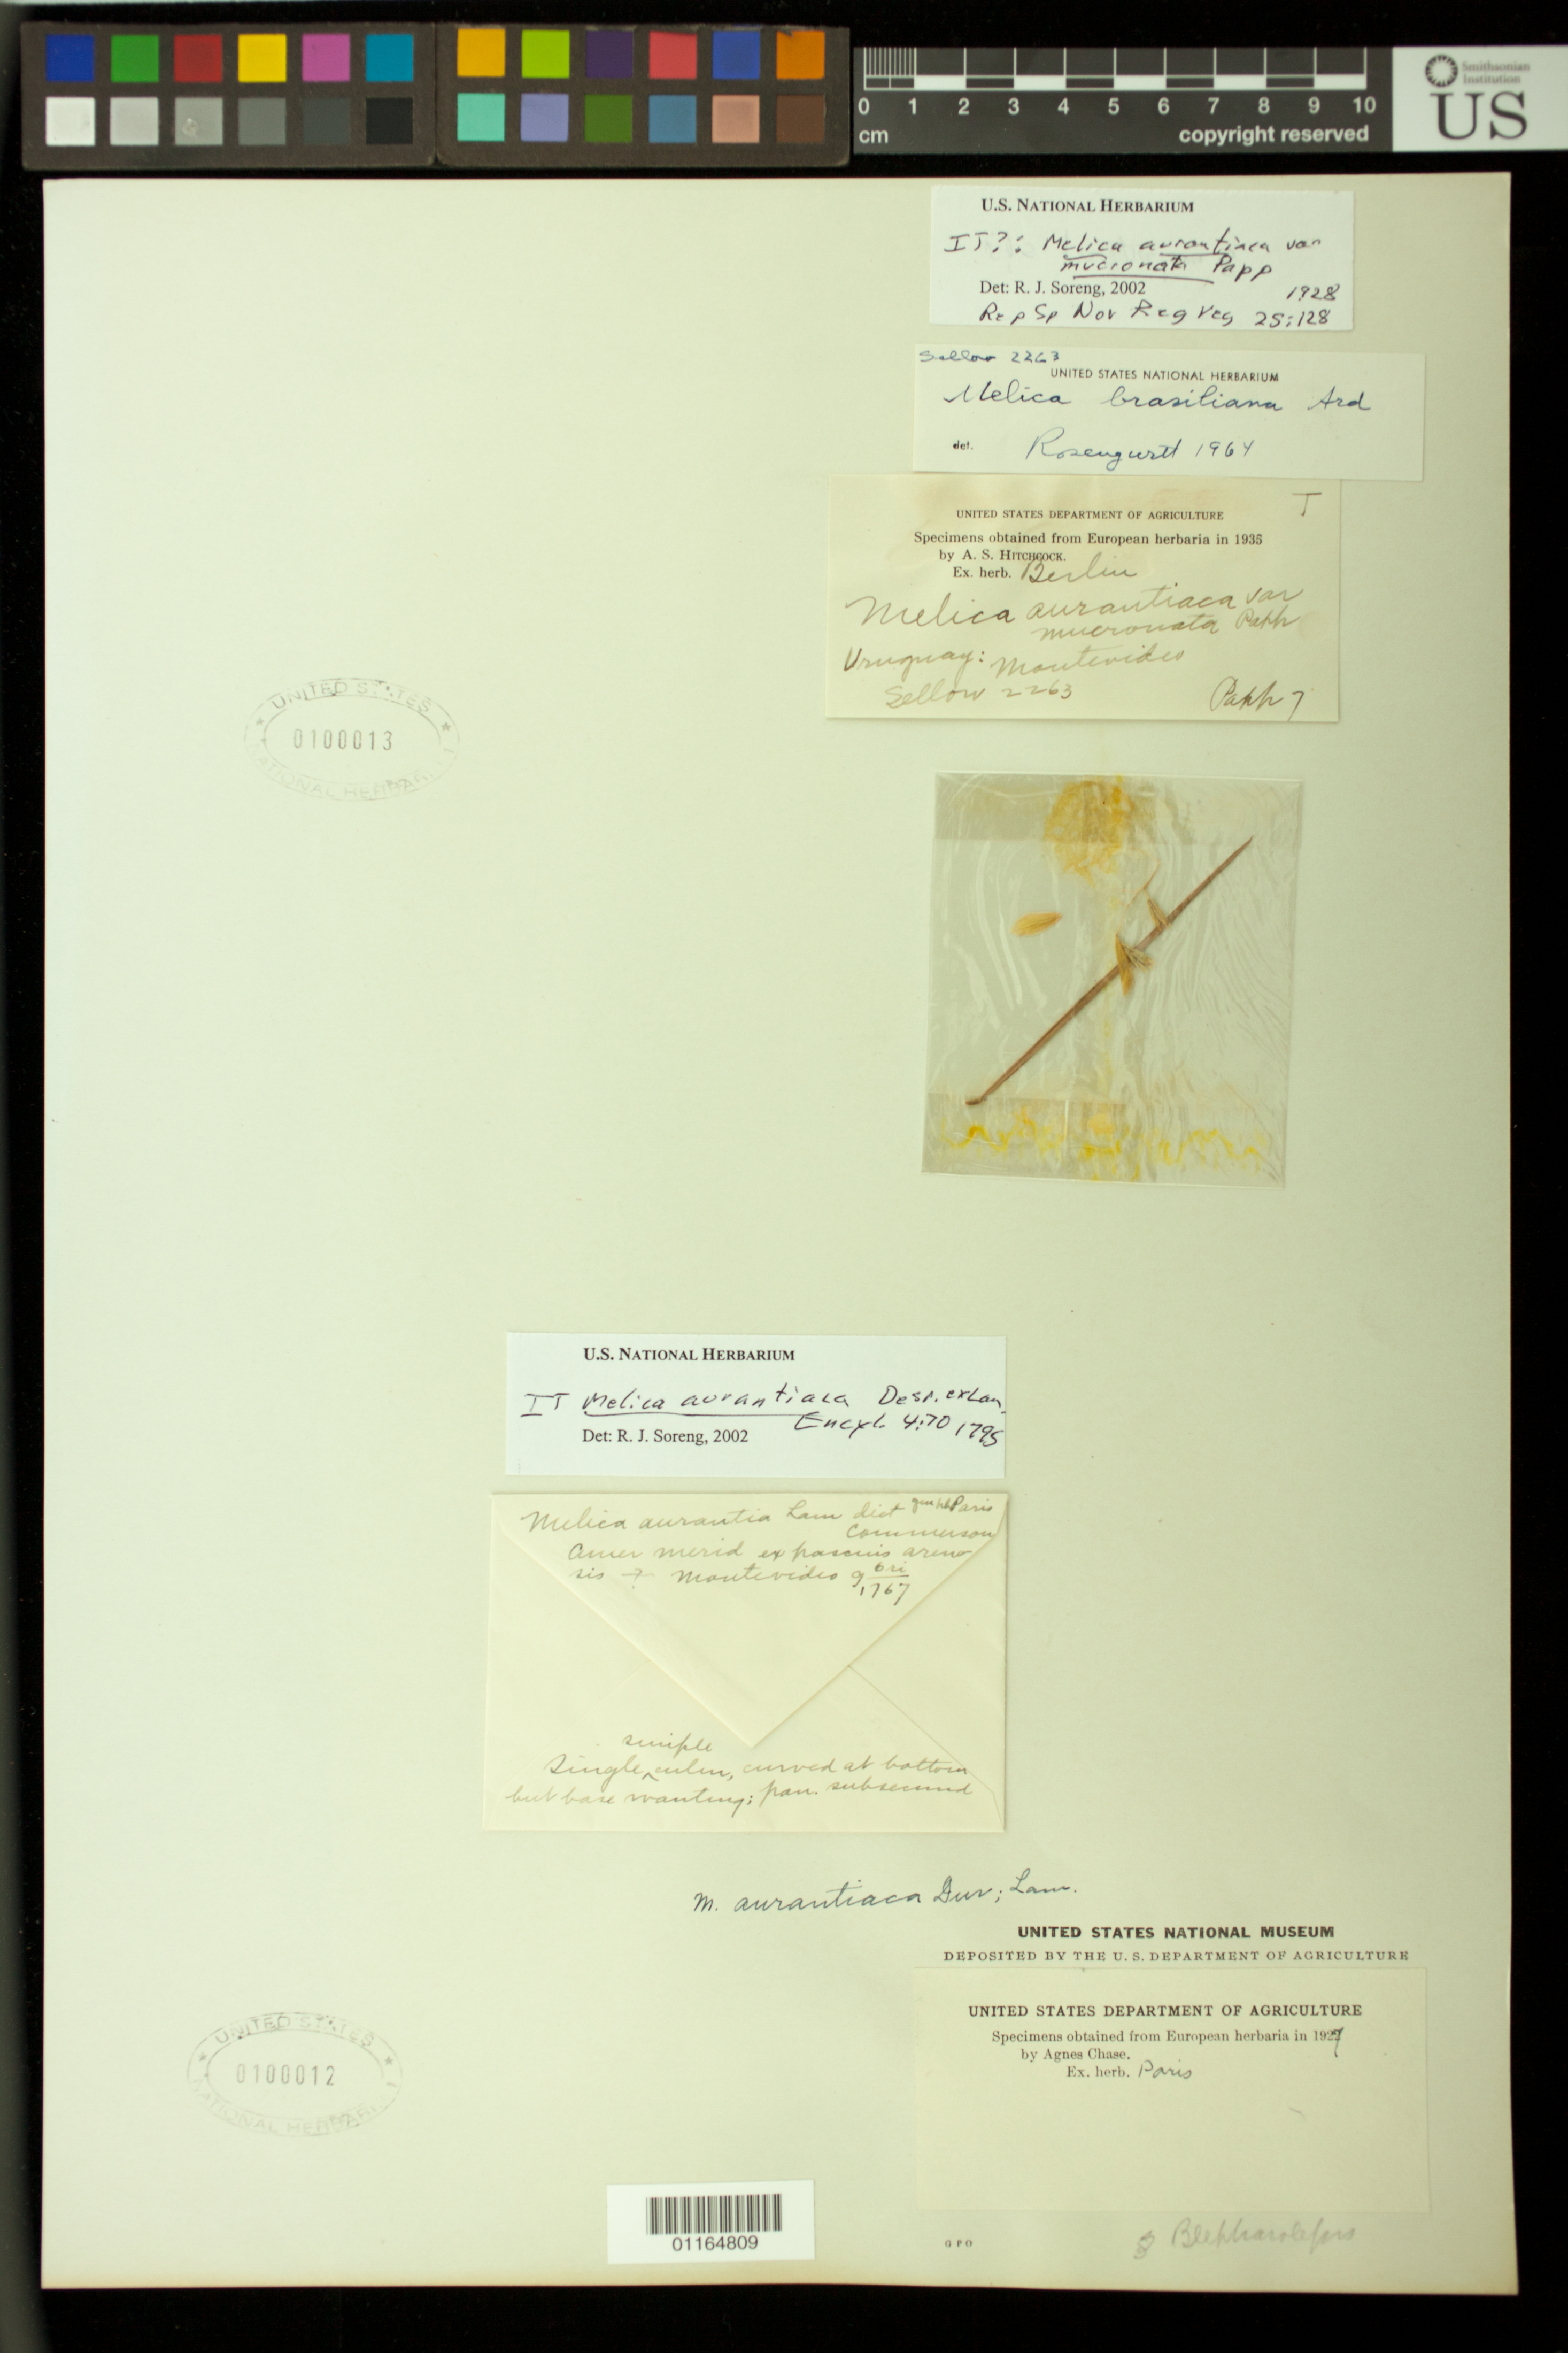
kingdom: Plantae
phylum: Tracheophyta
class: Liliopsida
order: Poales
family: Poaceae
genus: Melica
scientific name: Melica aurantiaca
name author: Desr. in Lam.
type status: Type Collection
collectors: P. Commerson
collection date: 1767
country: Uruguay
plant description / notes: Fragmentary material of type specimen ex herb. Paris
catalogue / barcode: US 100012